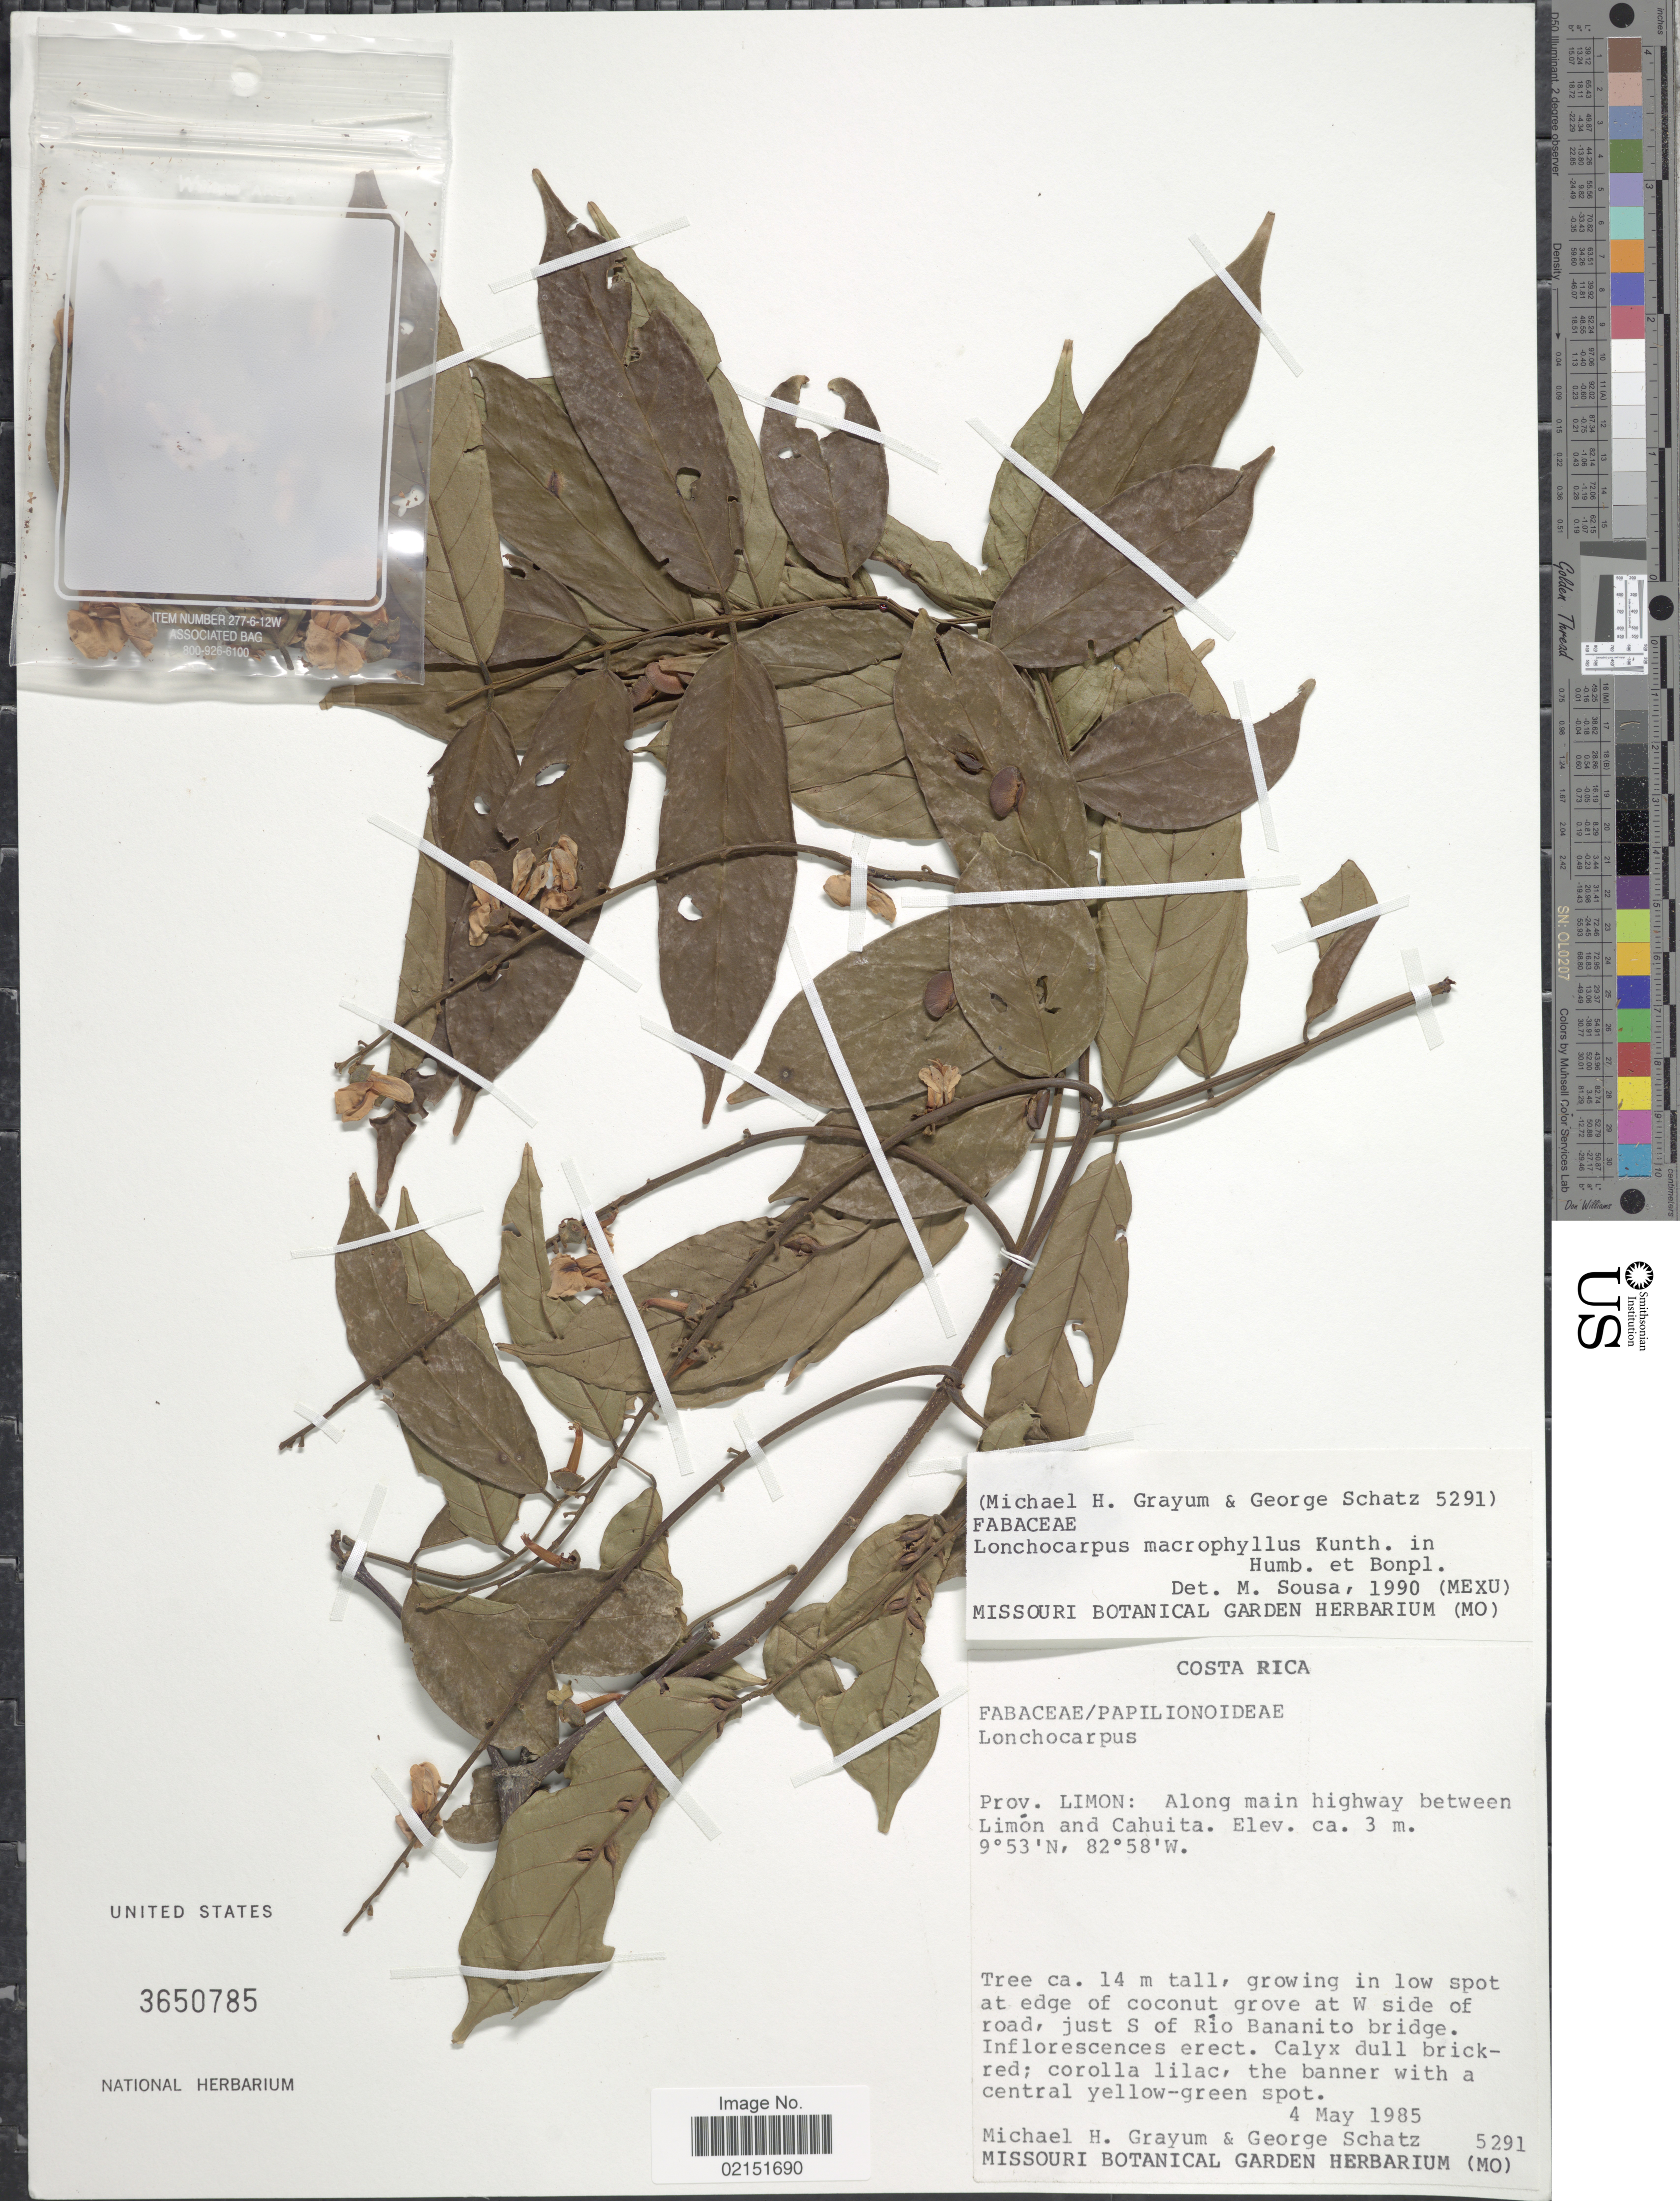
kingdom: Plantae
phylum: Tracheophyta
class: Magnoliopsida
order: Fabales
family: Fabaceae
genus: Lonchocarpus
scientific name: Lonchocarpus macrophyllus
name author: Kunth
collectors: M. H. Grayum & G. Schatz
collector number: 5291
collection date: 1985-05-04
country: Costa Rica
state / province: Limón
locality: Along main highway between Limon and Cahuita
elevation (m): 3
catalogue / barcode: US 3650785